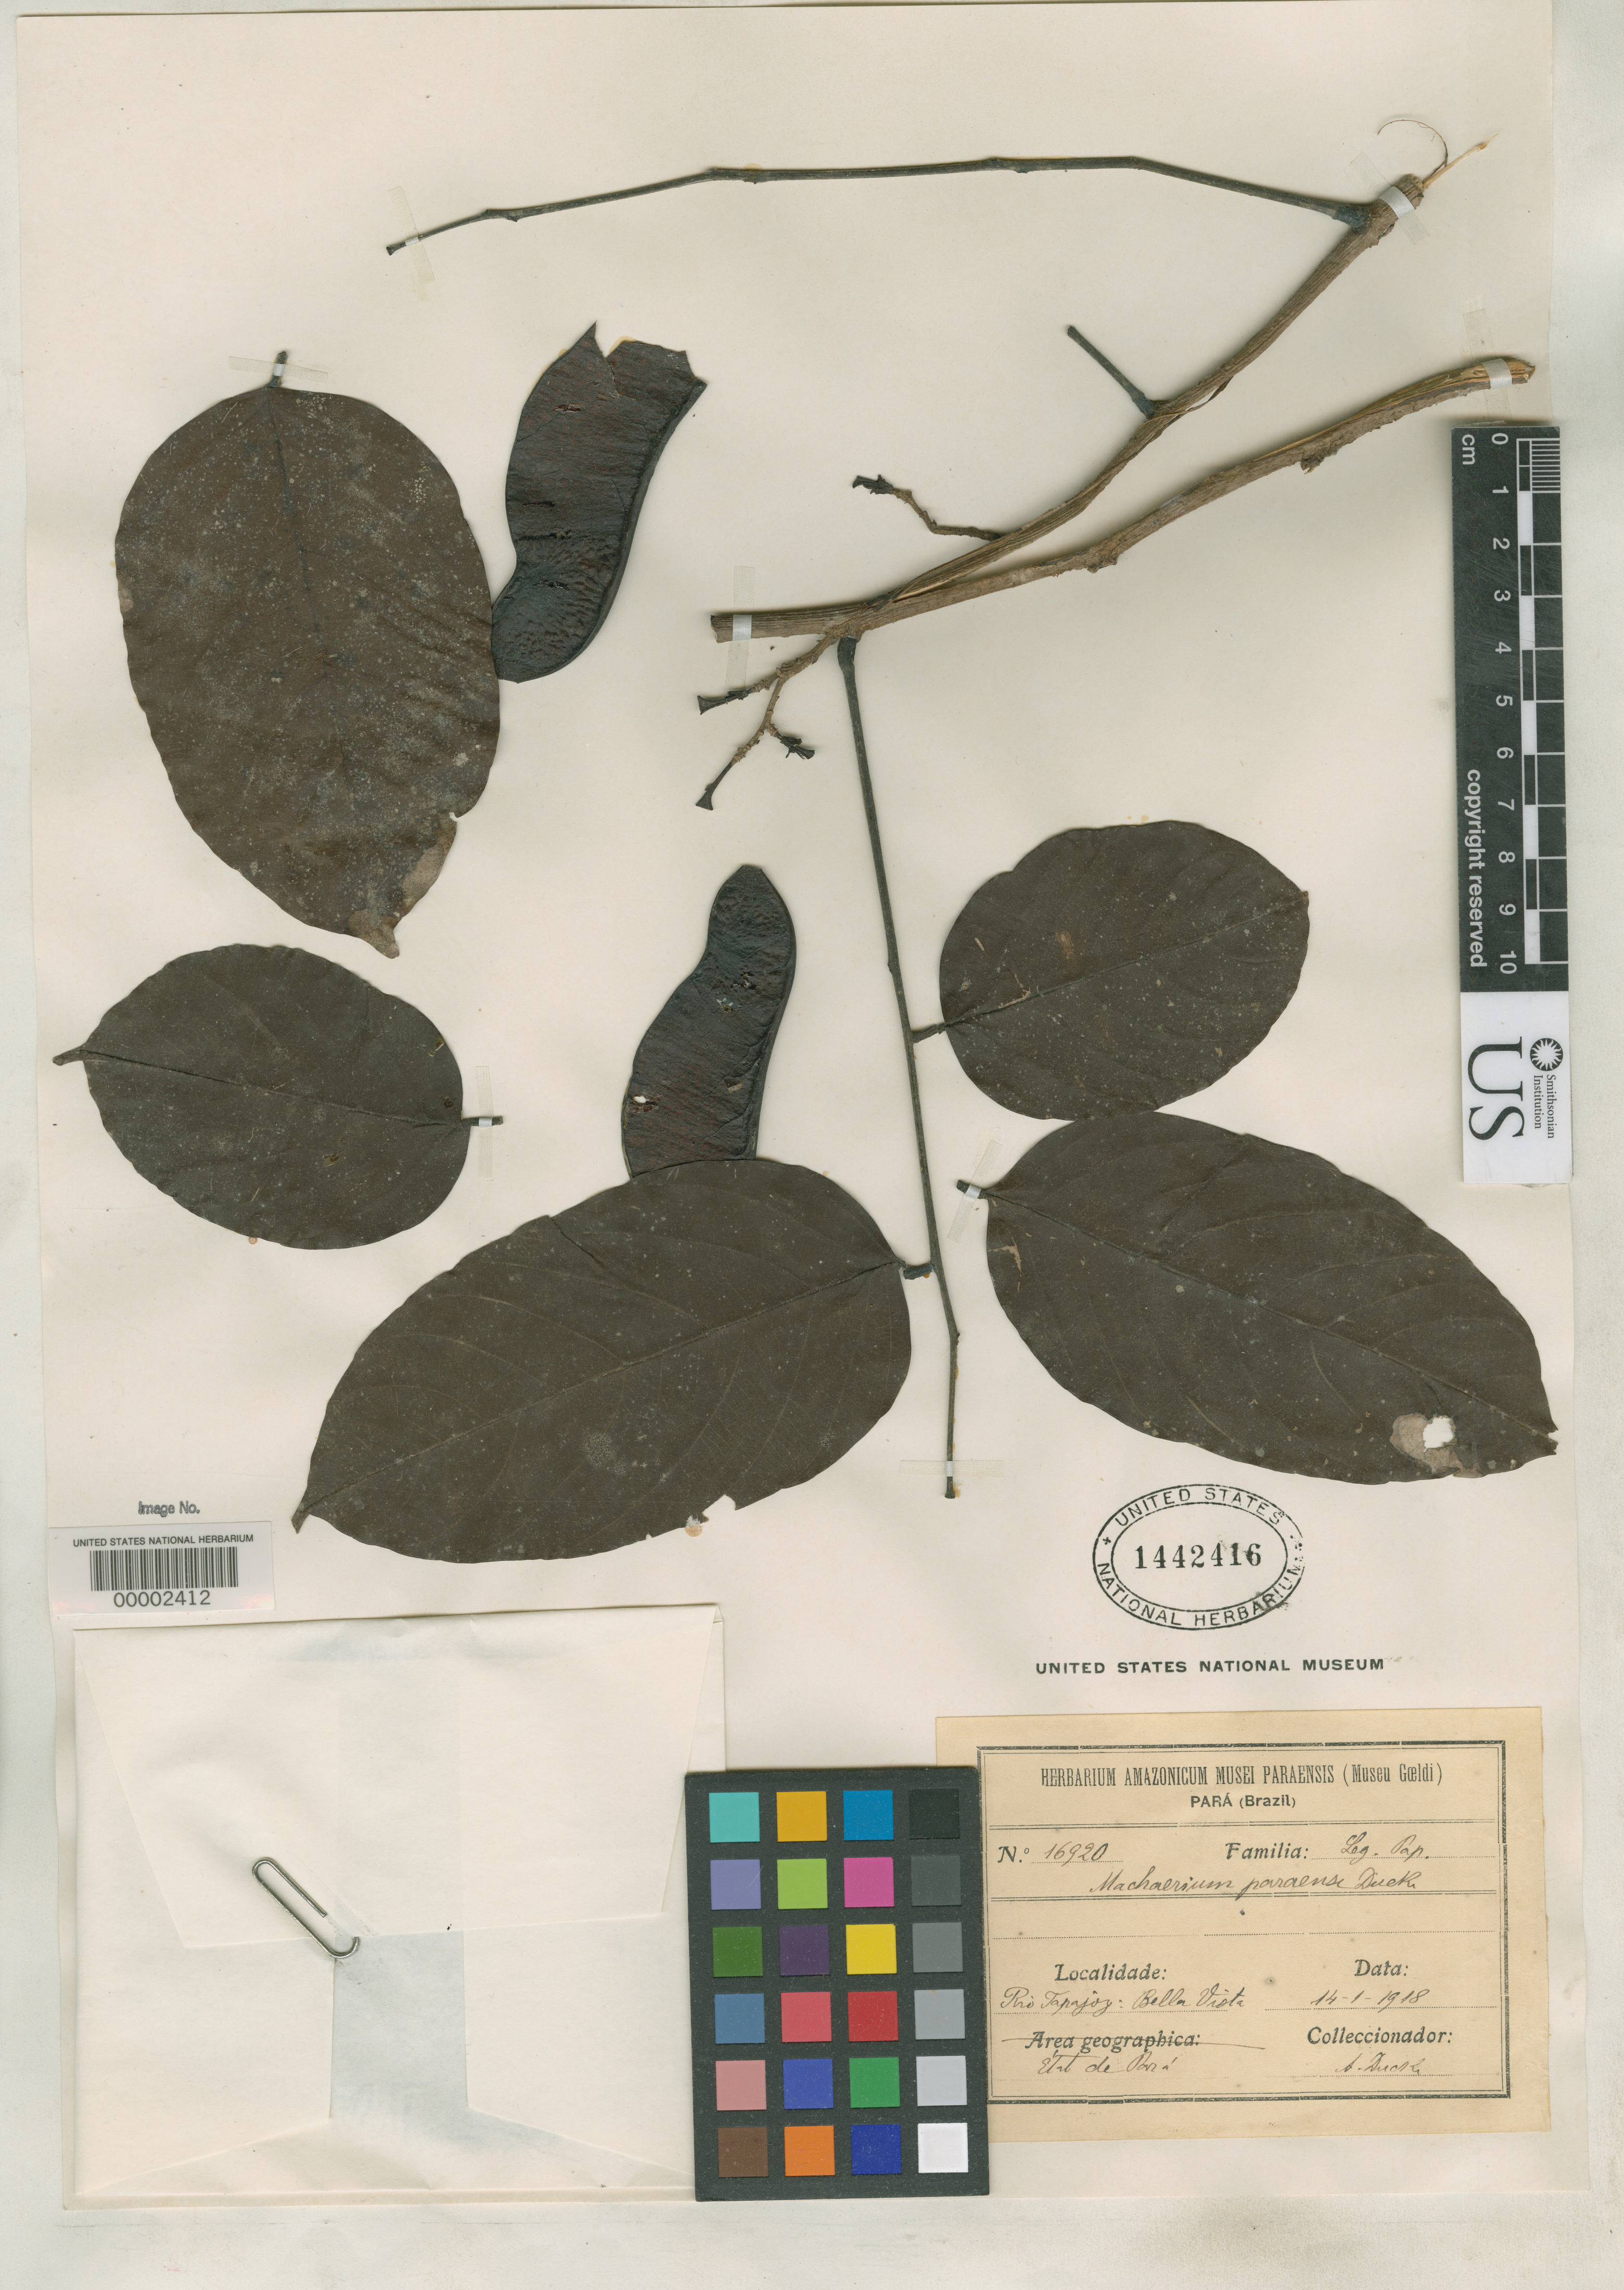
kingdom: Plantae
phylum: Tracheophyta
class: Magnoliopsida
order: Fabales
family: Fabaceae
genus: Machaerium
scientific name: Machaerium paraense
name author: Ducke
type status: Isosyntype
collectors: A. Ducke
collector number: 16920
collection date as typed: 14 Jan 1918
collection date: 1918-01-14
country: Brazil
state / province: Pará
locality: Rio Tapojos, Bella Vista.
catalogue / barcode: US 1442416